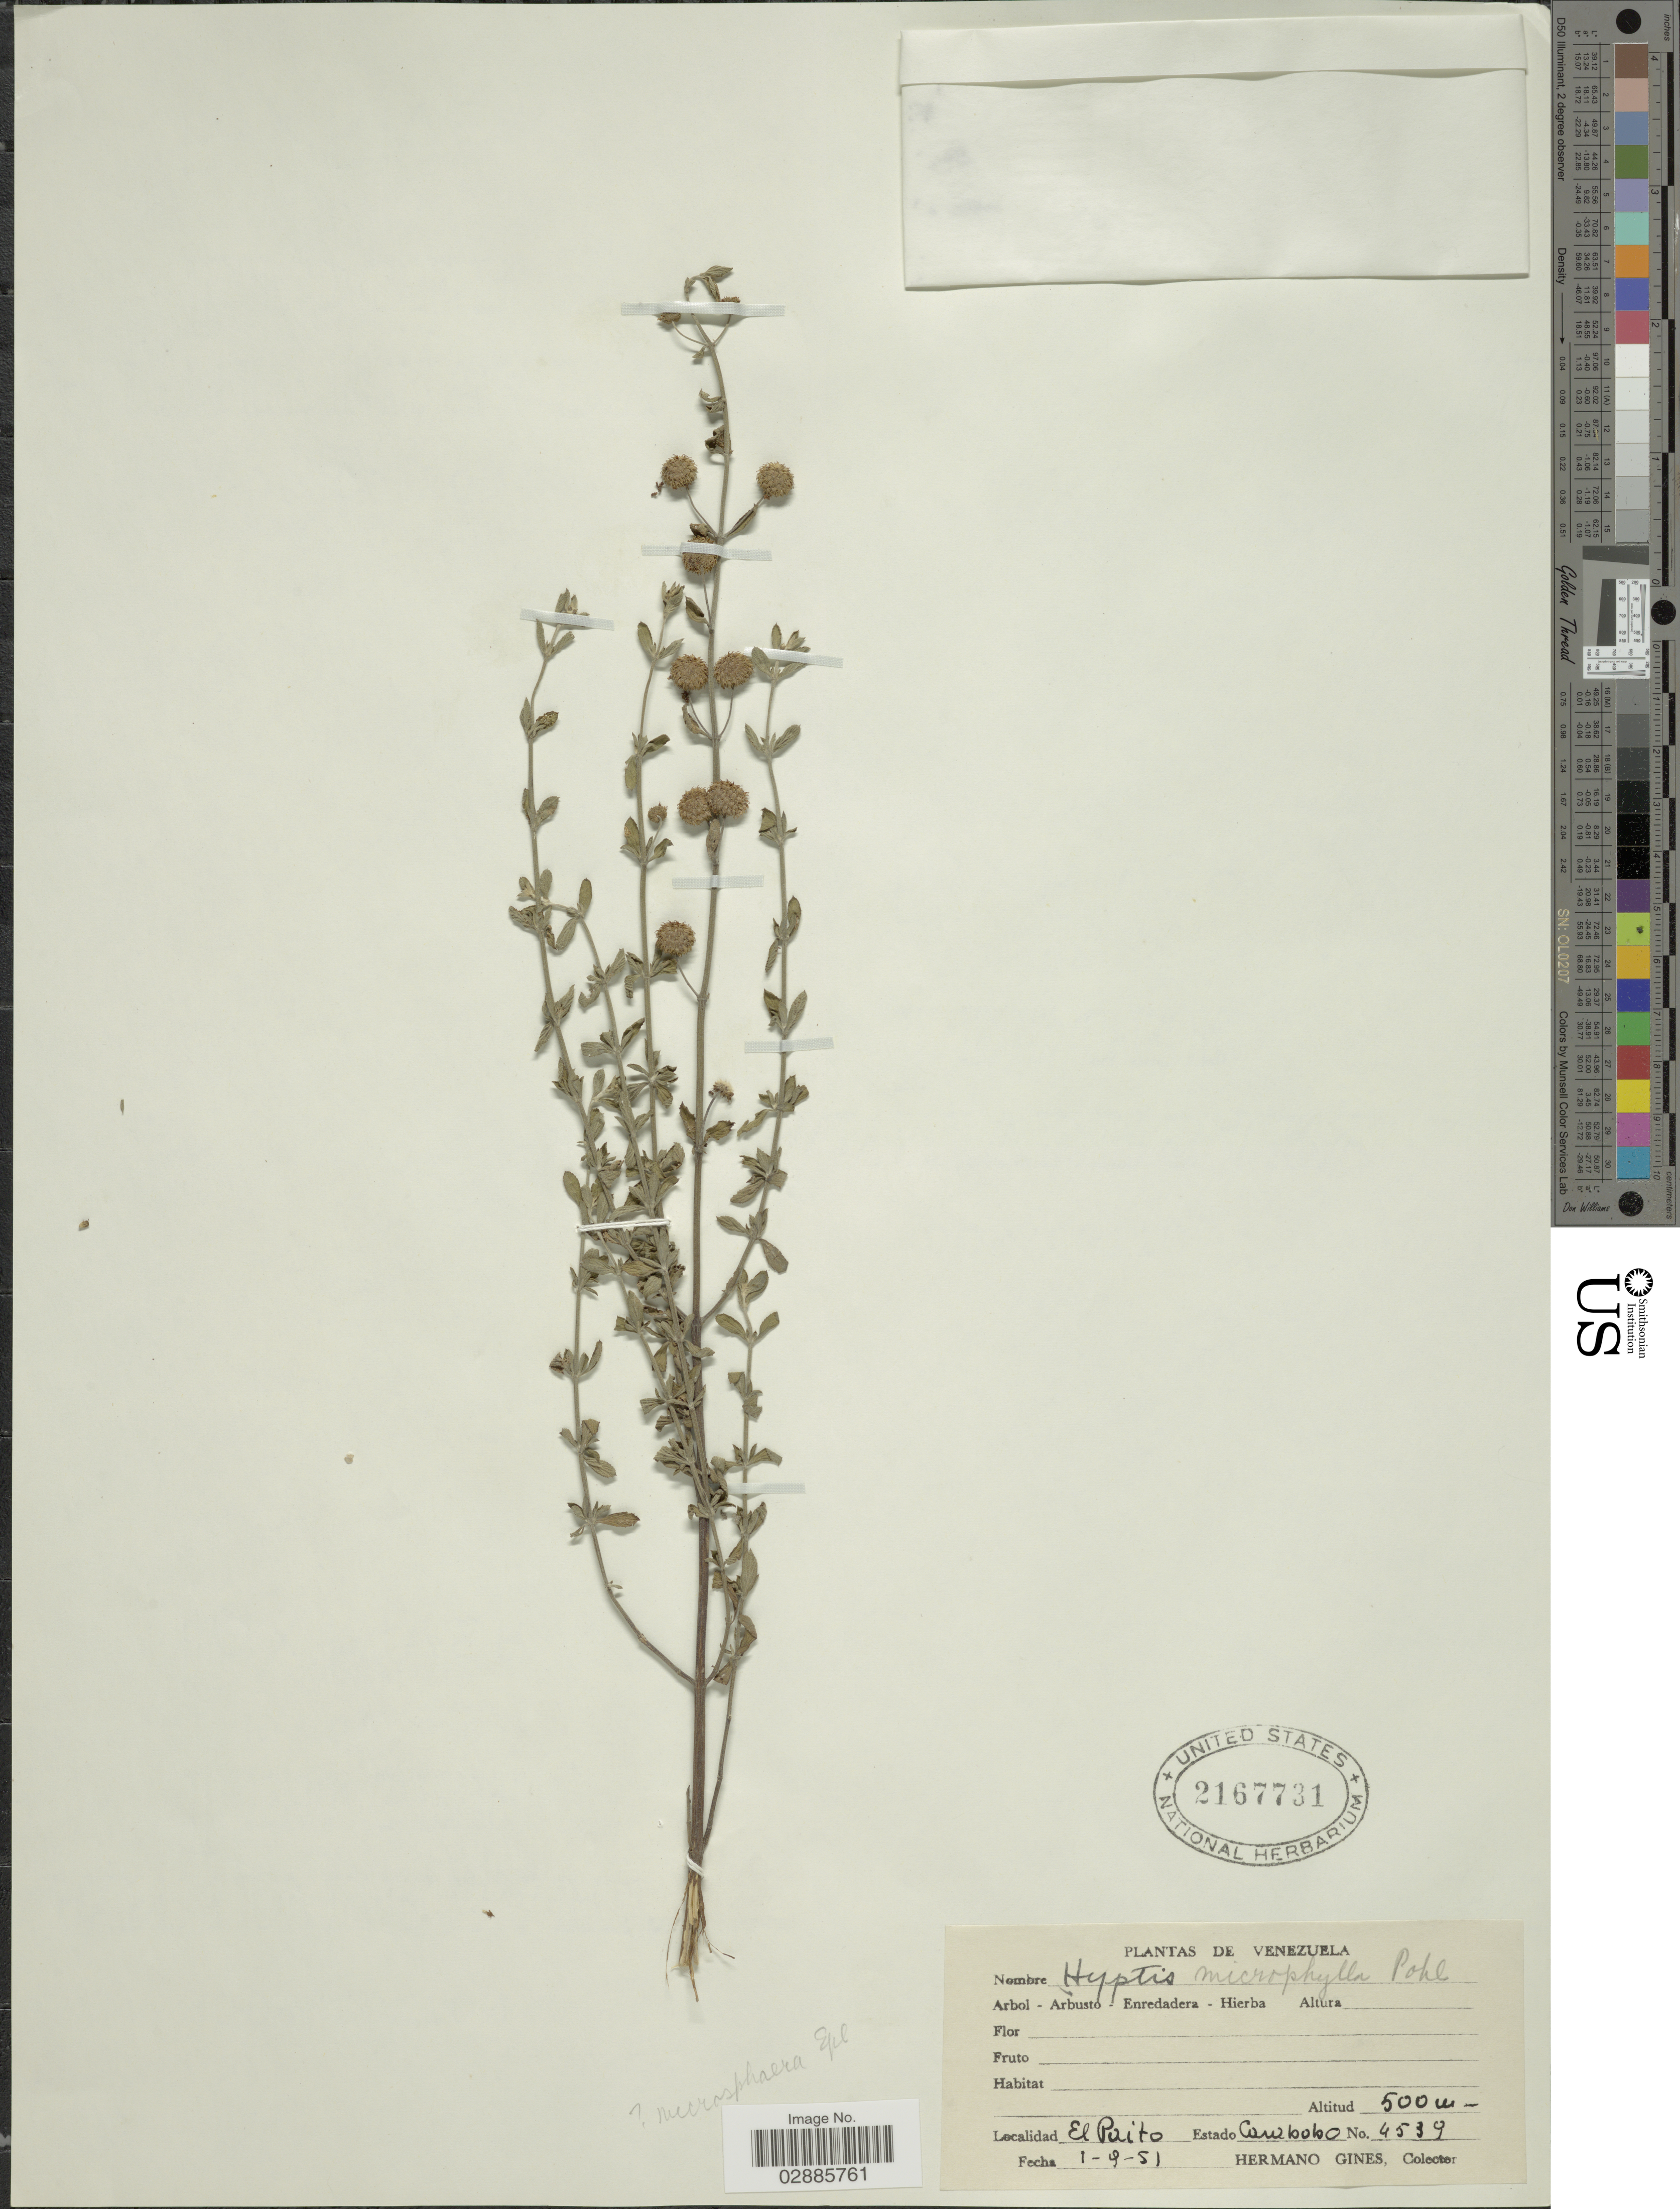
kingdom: Plantae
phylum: Tracheophyta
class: Magnoliopsida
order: Lamiales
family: Lamiaceae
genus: Hyptis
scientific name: Hyptis microphylla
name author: Pohl ex Benth.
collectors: Bro. Gines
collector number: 4539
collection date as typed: Transcribed d/m/y: 1/9/51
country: Venezuela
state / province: Carabobo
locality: El Paito.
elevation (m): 500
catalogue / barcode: US 2167731